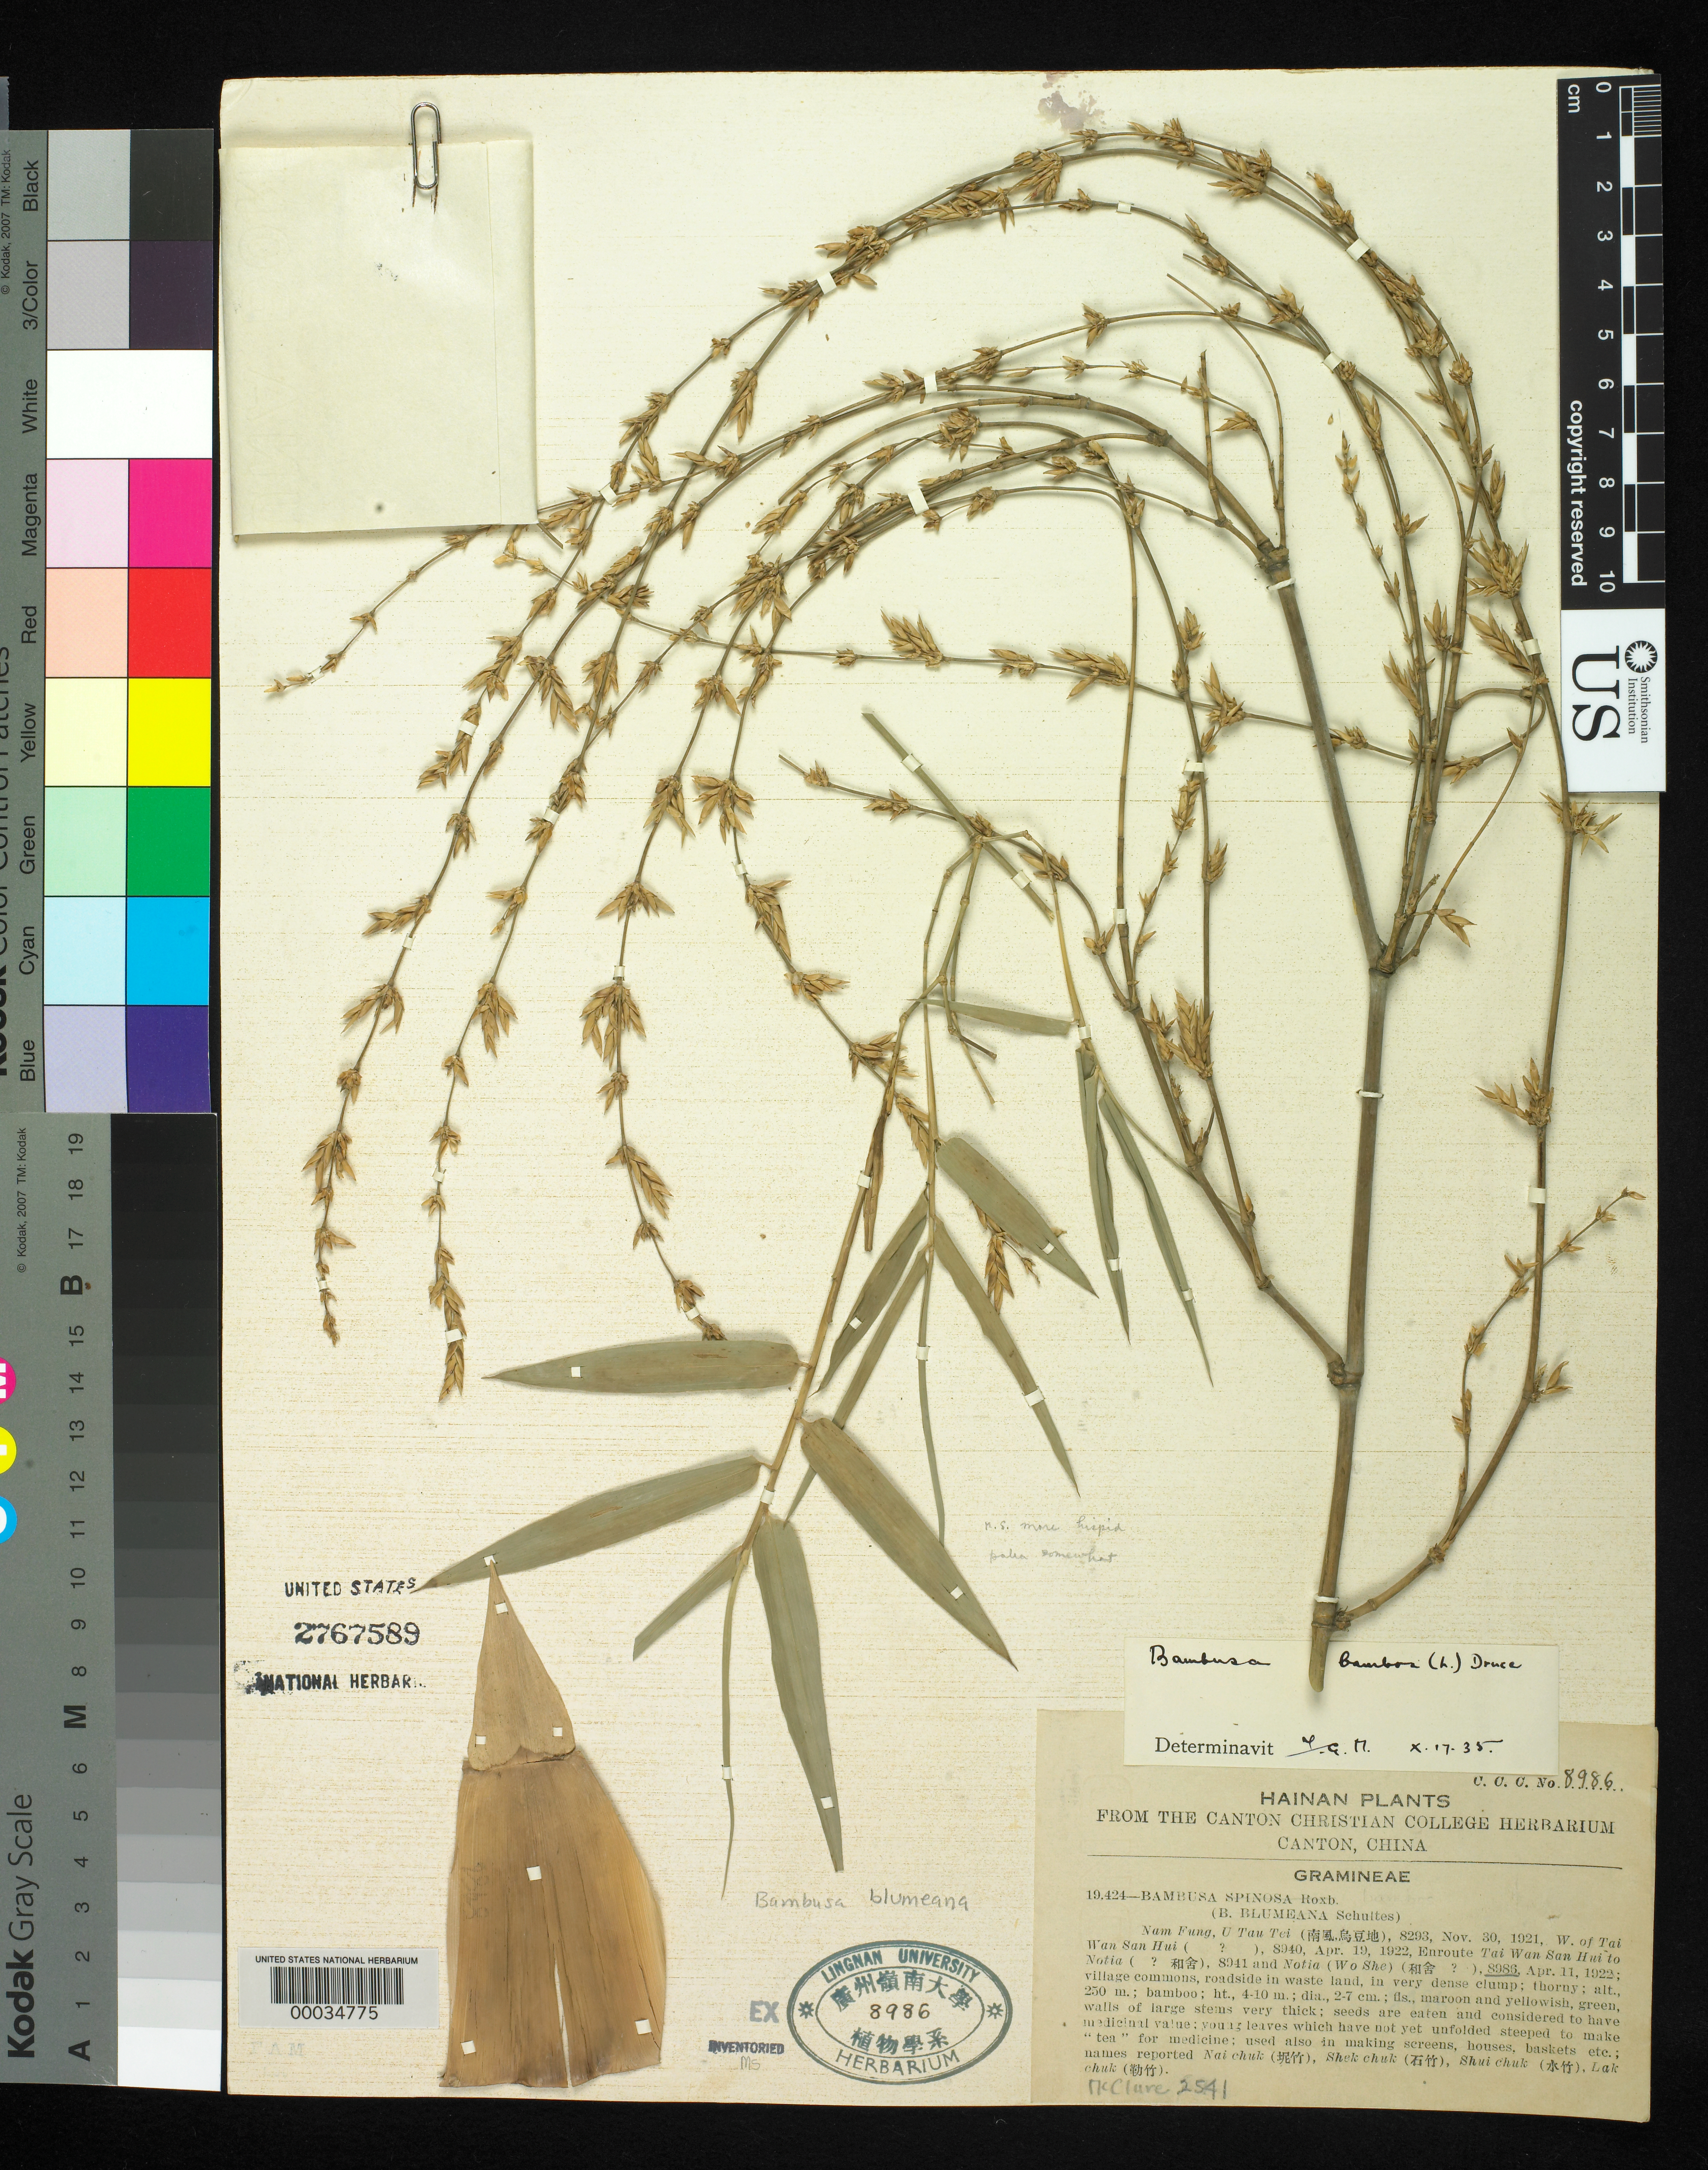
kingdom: Plantae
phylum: Tracheophyta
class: Liliopsida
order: Poales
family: Poaceae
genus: Bambusa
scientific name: Bambusa spinosa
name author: Roxb.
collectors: F. A. McClure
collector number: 2541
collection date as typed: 11 Apr 1922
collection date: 1922-04-11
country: China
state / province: Guangdong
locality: Canton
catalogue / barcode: US 2767589